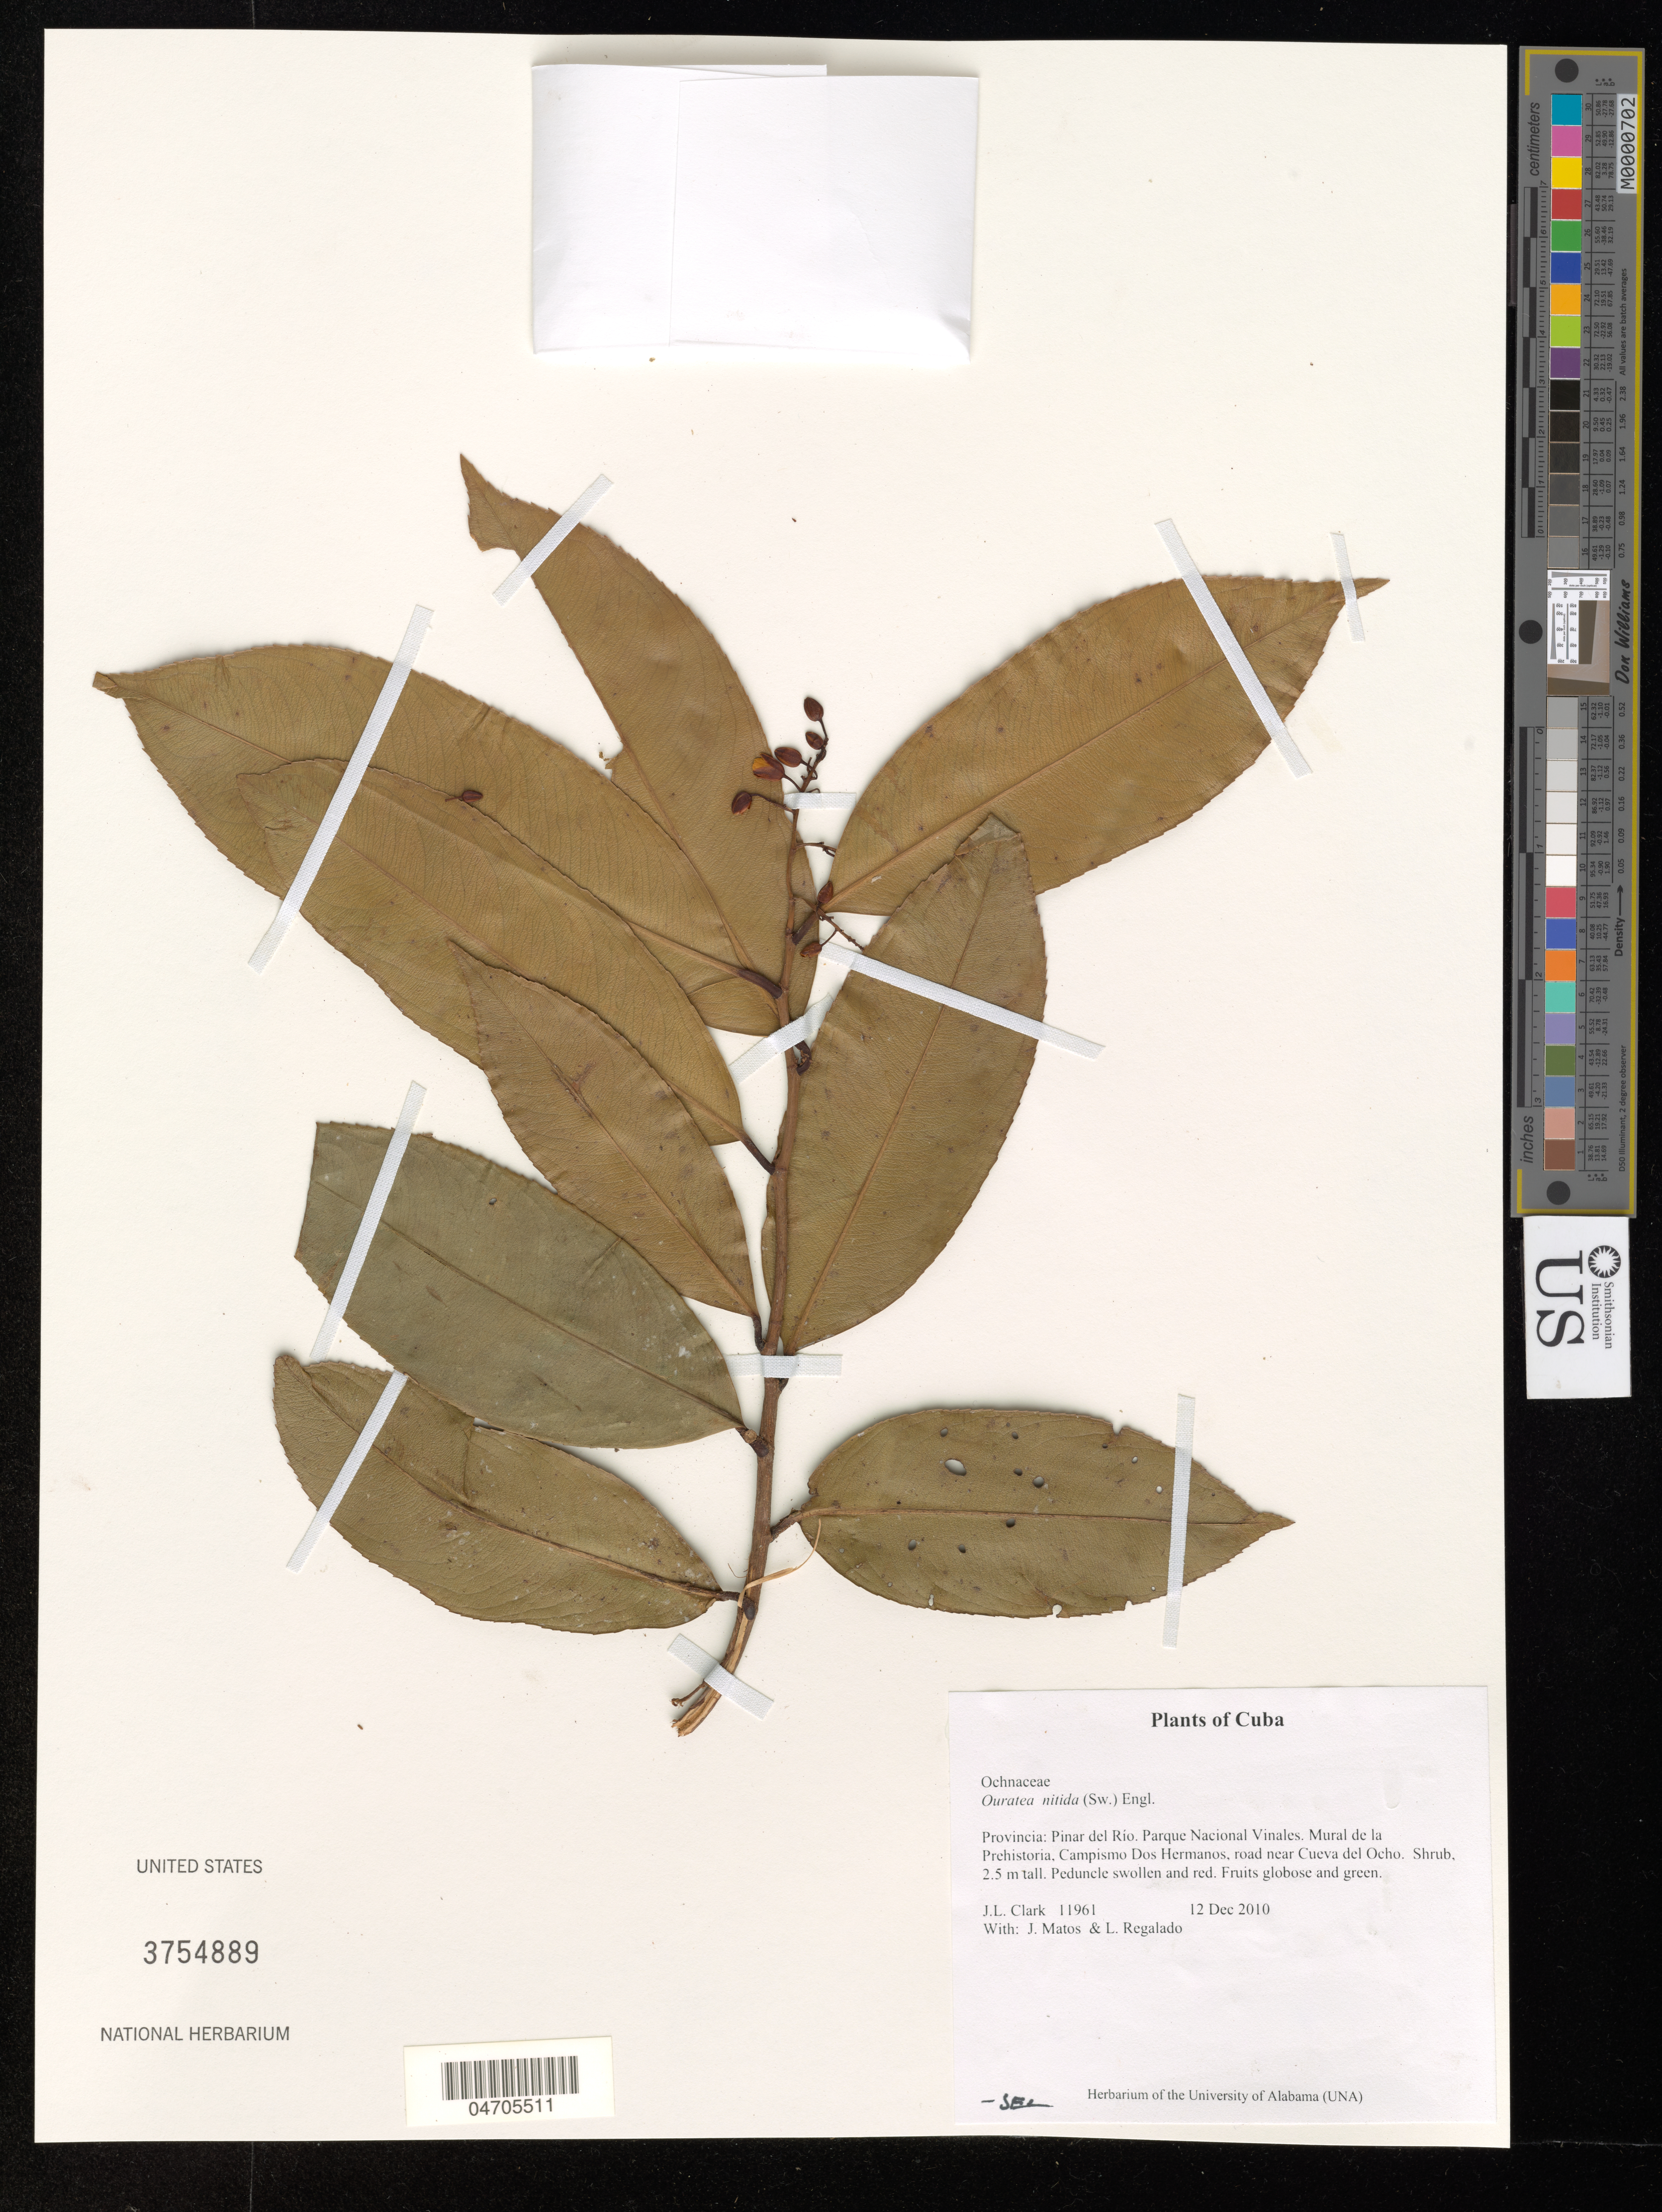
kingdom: Plantae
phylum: Tracheophyta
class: Magnoliopsida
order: Malpighiales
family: Ochnaceae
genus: Ouratea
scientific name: Ouratea nitida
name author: (Sw.) Engl.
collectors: J. L. Clark, J. Matos & L. Regalado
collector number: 11961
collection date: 2010-12-12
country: Cuba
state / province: Pinar del Río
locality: Parque Nacional Vinales. Mural de la Prehistoria, Campismo Dos Hermanos, road near Cueva del Ocho.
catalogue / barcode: US 3754889